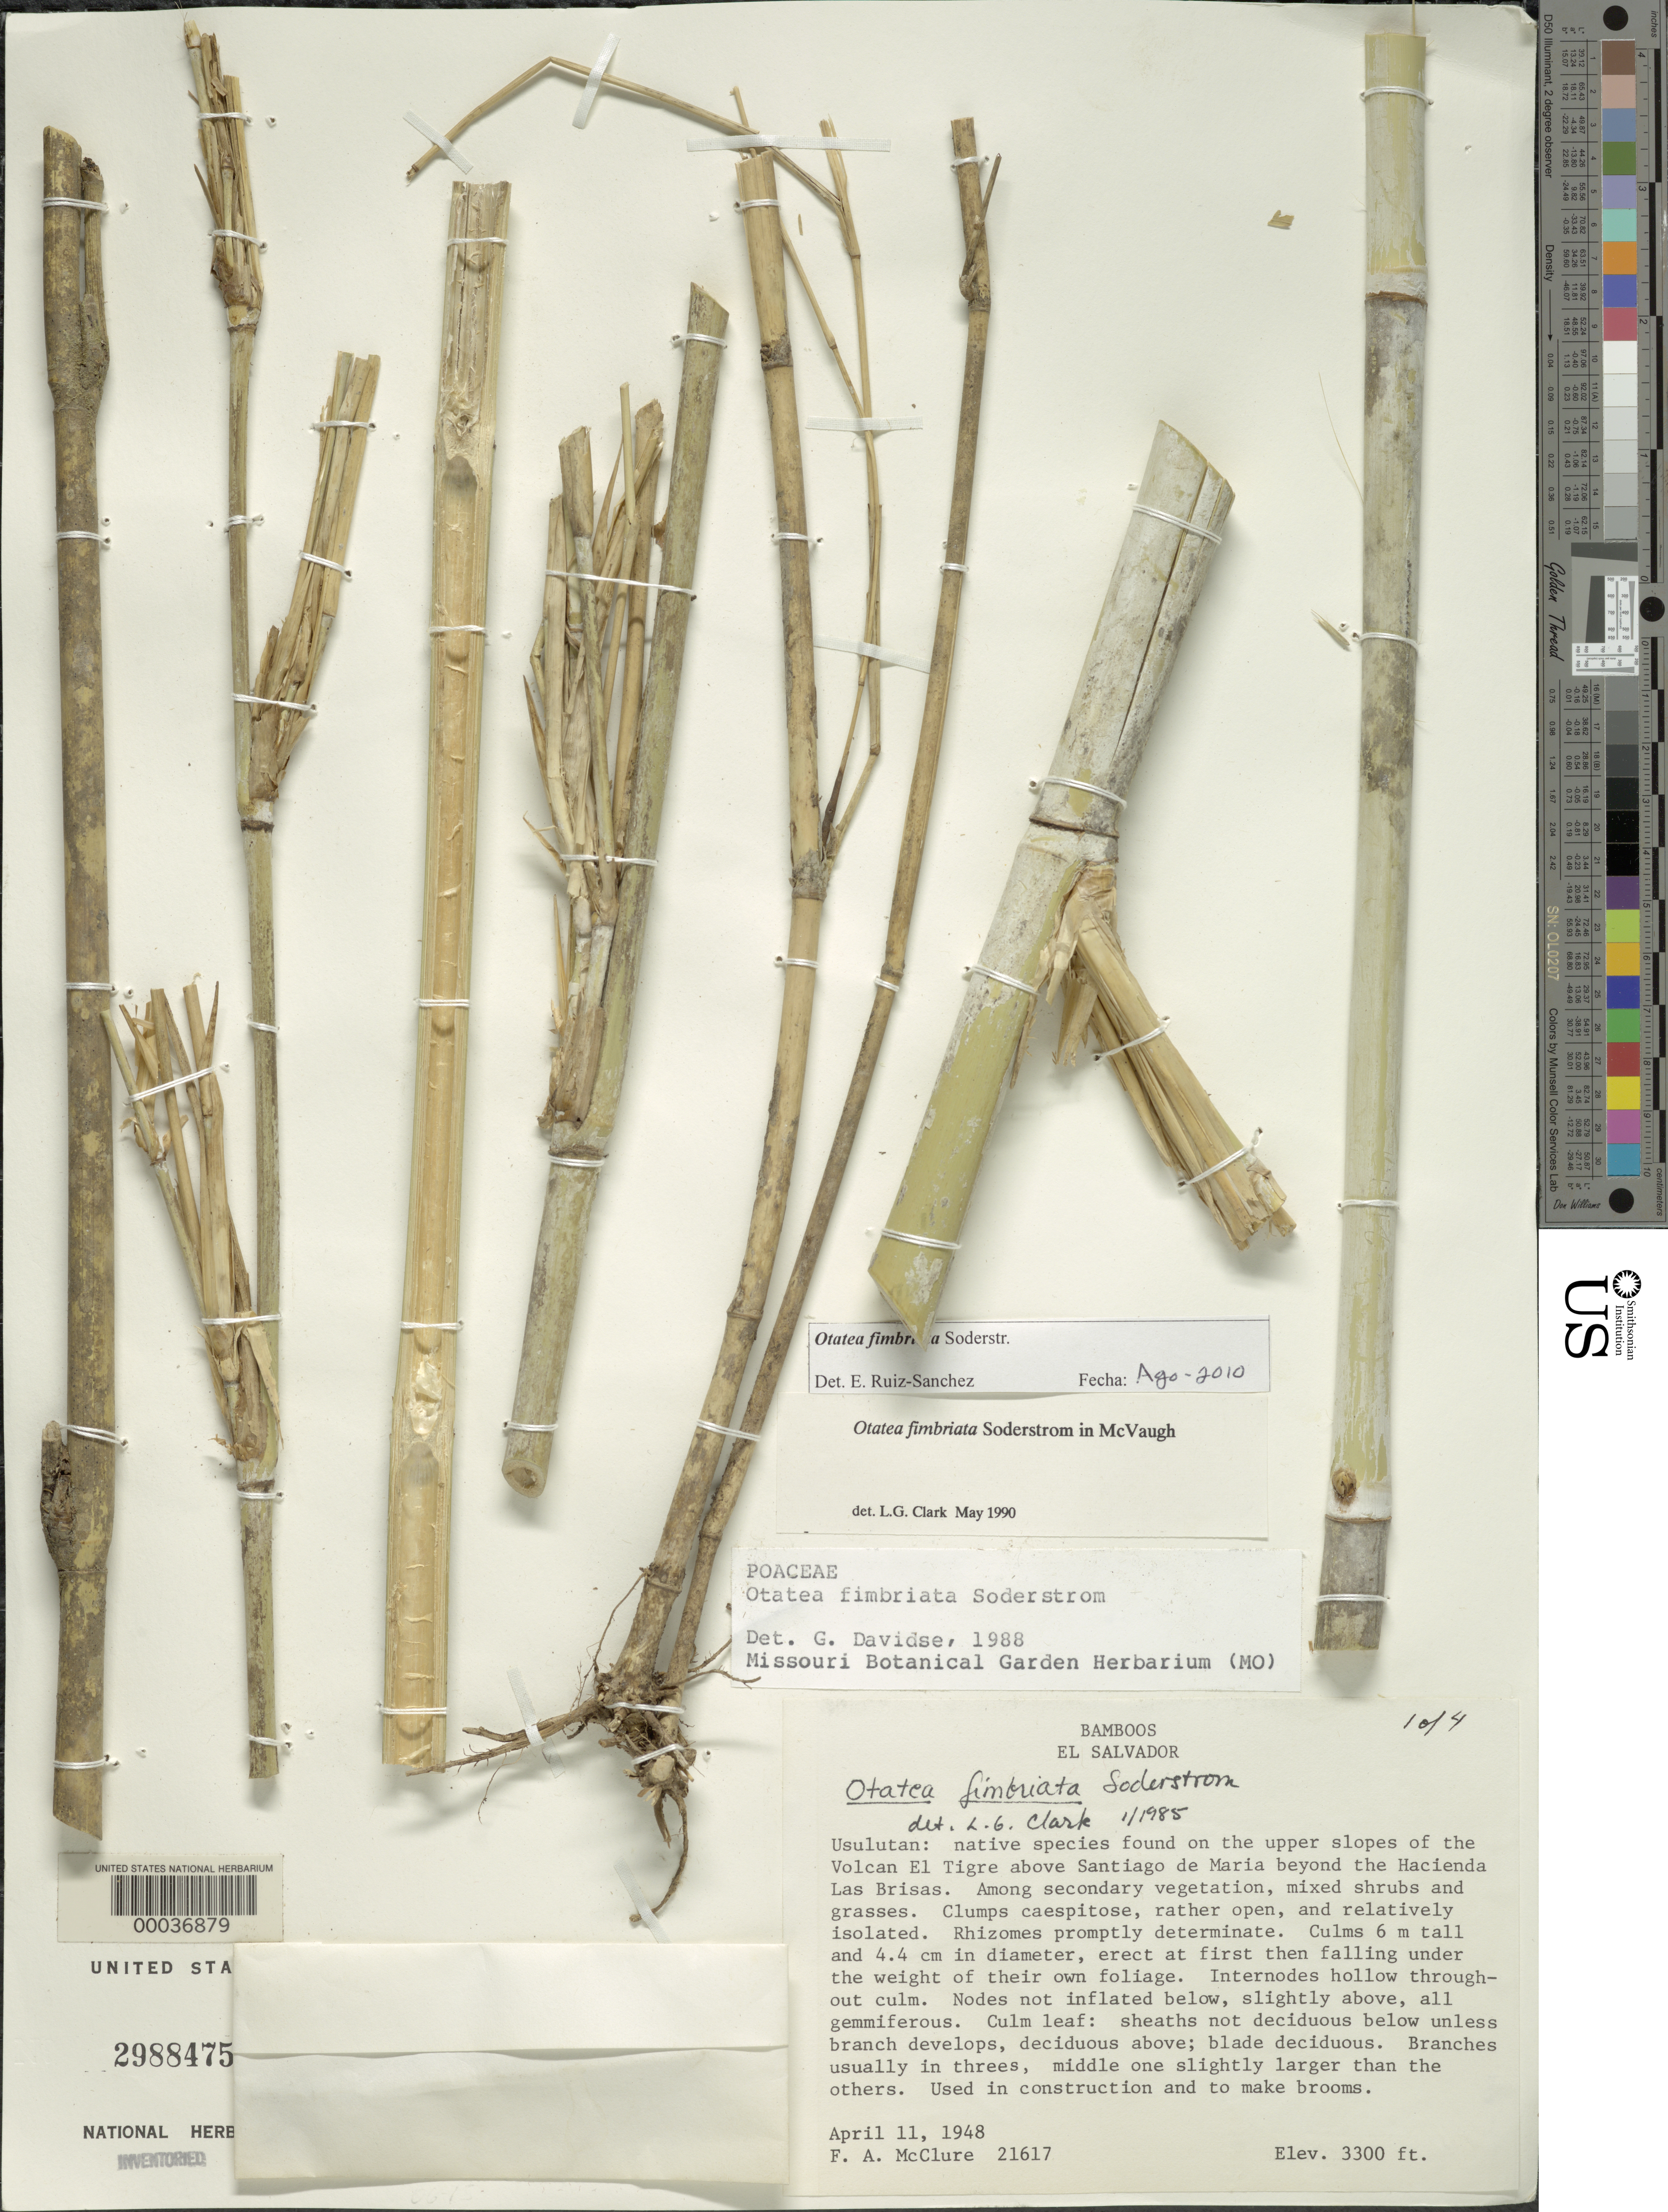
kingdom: Plantae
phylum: Tracheophyta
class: Liliopsida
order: Poales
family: Poaceae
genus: Otatea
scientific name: Otatea fimbriata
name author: Soderstr. in McVaugh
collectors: F. A. McClure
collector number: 21617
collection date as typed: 11 Apr 1948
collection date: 1948-04-11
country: El Salvador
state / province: Usulután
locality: Volcan el tigre, santiago de maria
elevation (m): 1007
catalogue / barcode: US 2988475